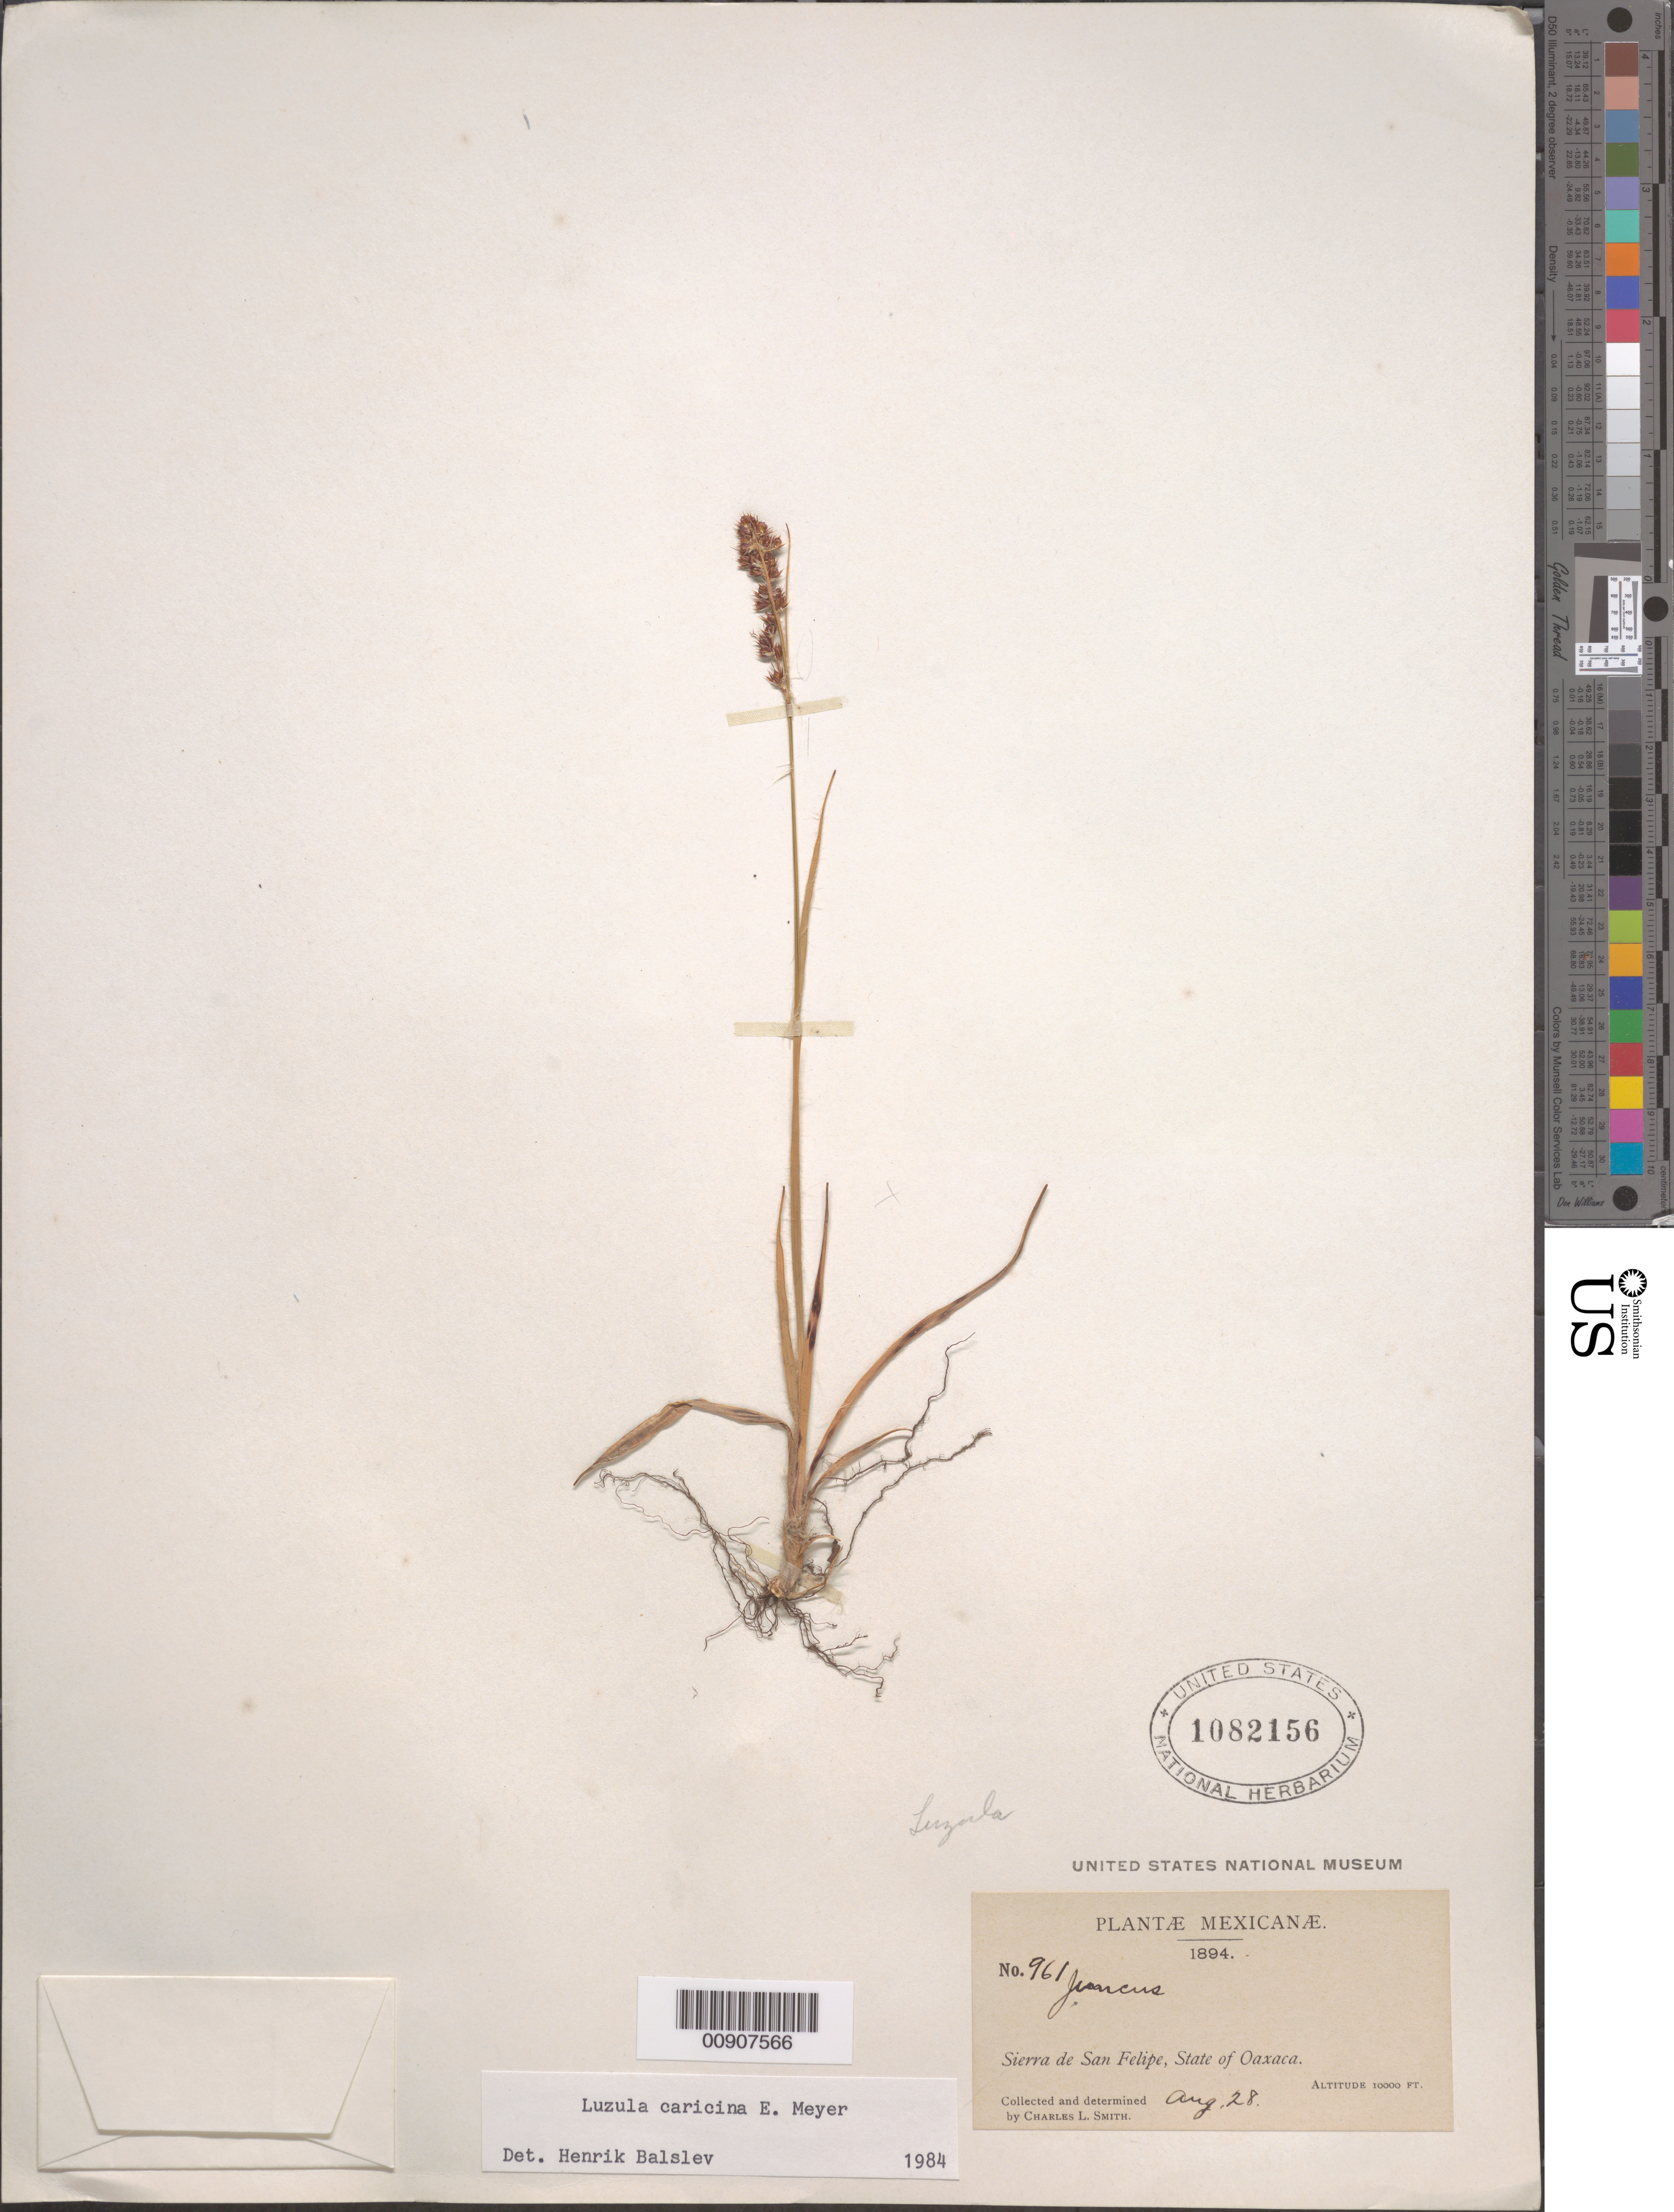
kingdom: Plantae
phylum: Tracheophyta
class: Liliopsida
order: Poales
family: Juncaceae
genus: Luzula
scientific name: Luzula caricina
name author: E. Mey.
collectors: C. L. Smith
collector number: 961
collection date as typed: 28 Aug 1894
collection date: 1894-08-28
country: Mexico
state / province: Oaxaca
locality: Sierra de San Felipe, State of Oaxaca.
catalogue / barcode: US 1082156